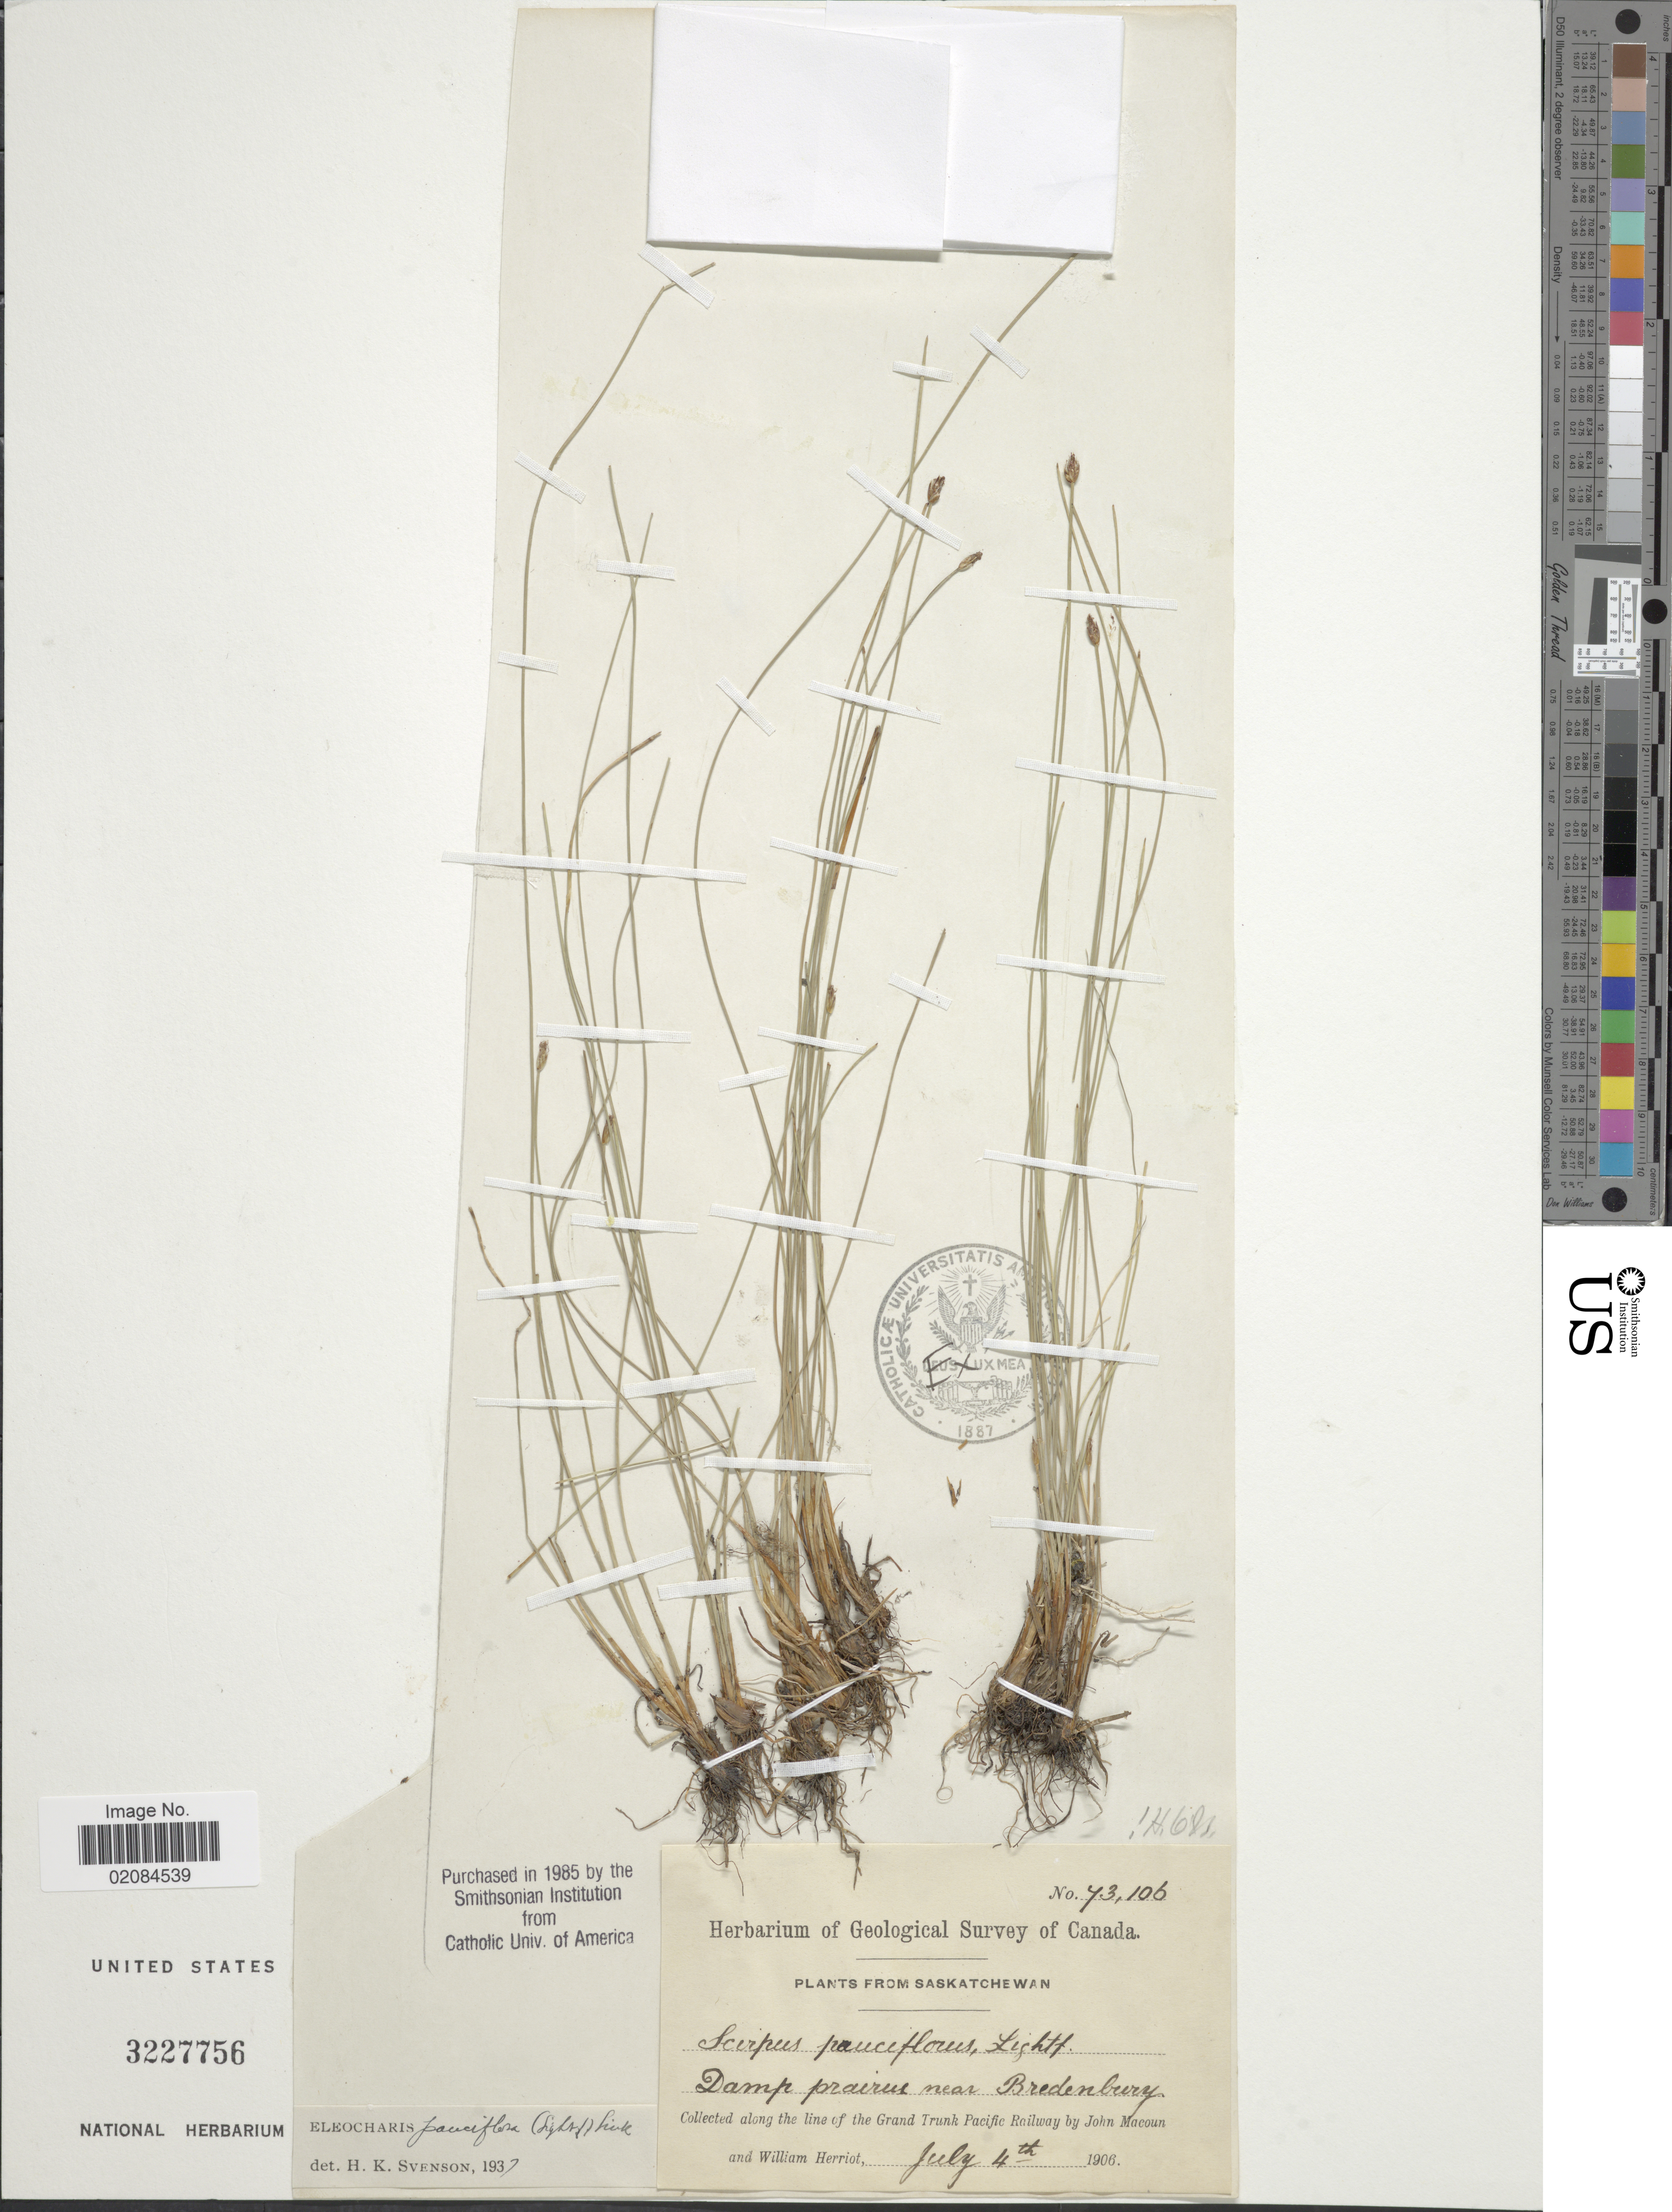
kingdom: Plantae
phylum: Tracheophyta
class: Liliopsida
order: Poales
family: Cyperaceae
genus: Eleocharis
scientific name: Eleocharis quinqueflora subsp. fernaldii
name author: (Svenson) Hultén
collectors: J. Macoun & W. Herriot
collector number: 43106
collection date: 1906-07-04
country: Canada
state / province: Saskatchewan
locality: Near Bredenburg, Along the line of the Grand Trunk Pacific Railway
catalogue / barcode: US 3227756